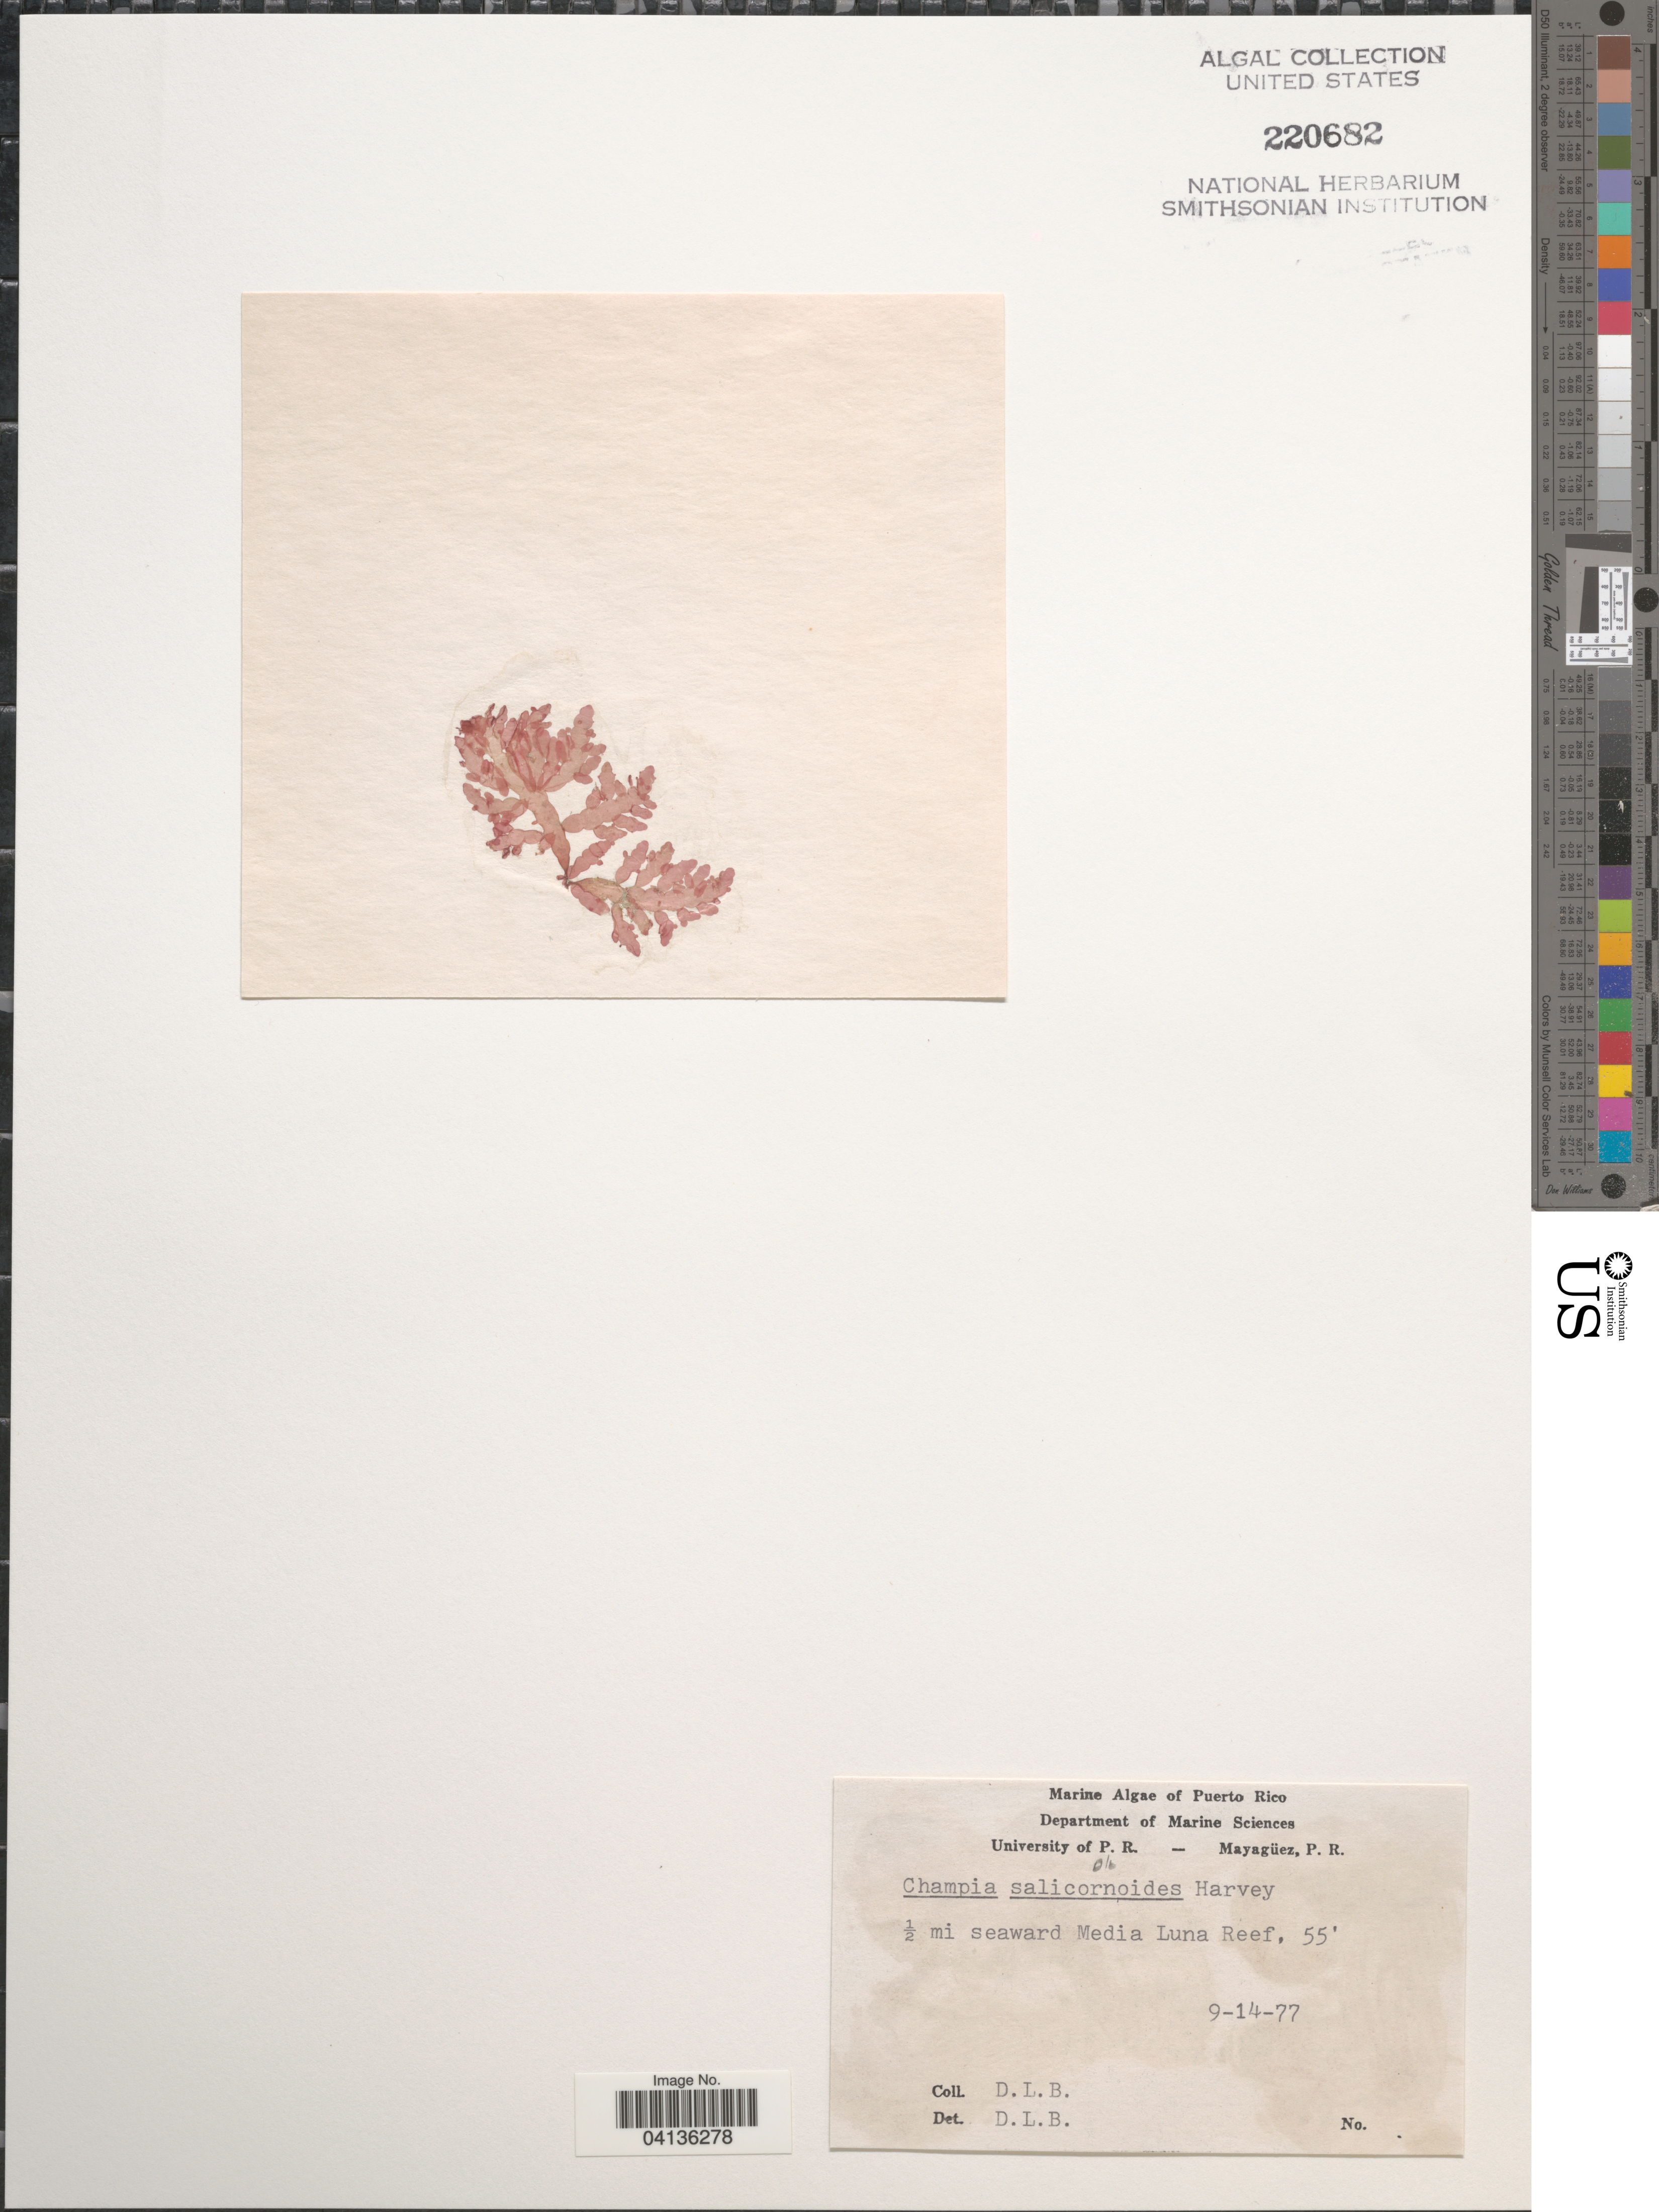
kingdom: Plantae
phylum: Rhodophyta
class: Florideophyceae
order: Rhodymeniales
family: Champiaceae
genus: Champia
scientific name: Champia salicornioides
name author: Harv.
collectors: D. L. B.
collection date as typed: Transcribed d/m/y: 14/9/77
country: Puerto Rico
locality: ½ mi seaward Media Luna Reef.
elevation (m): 17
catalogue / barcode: US 220682